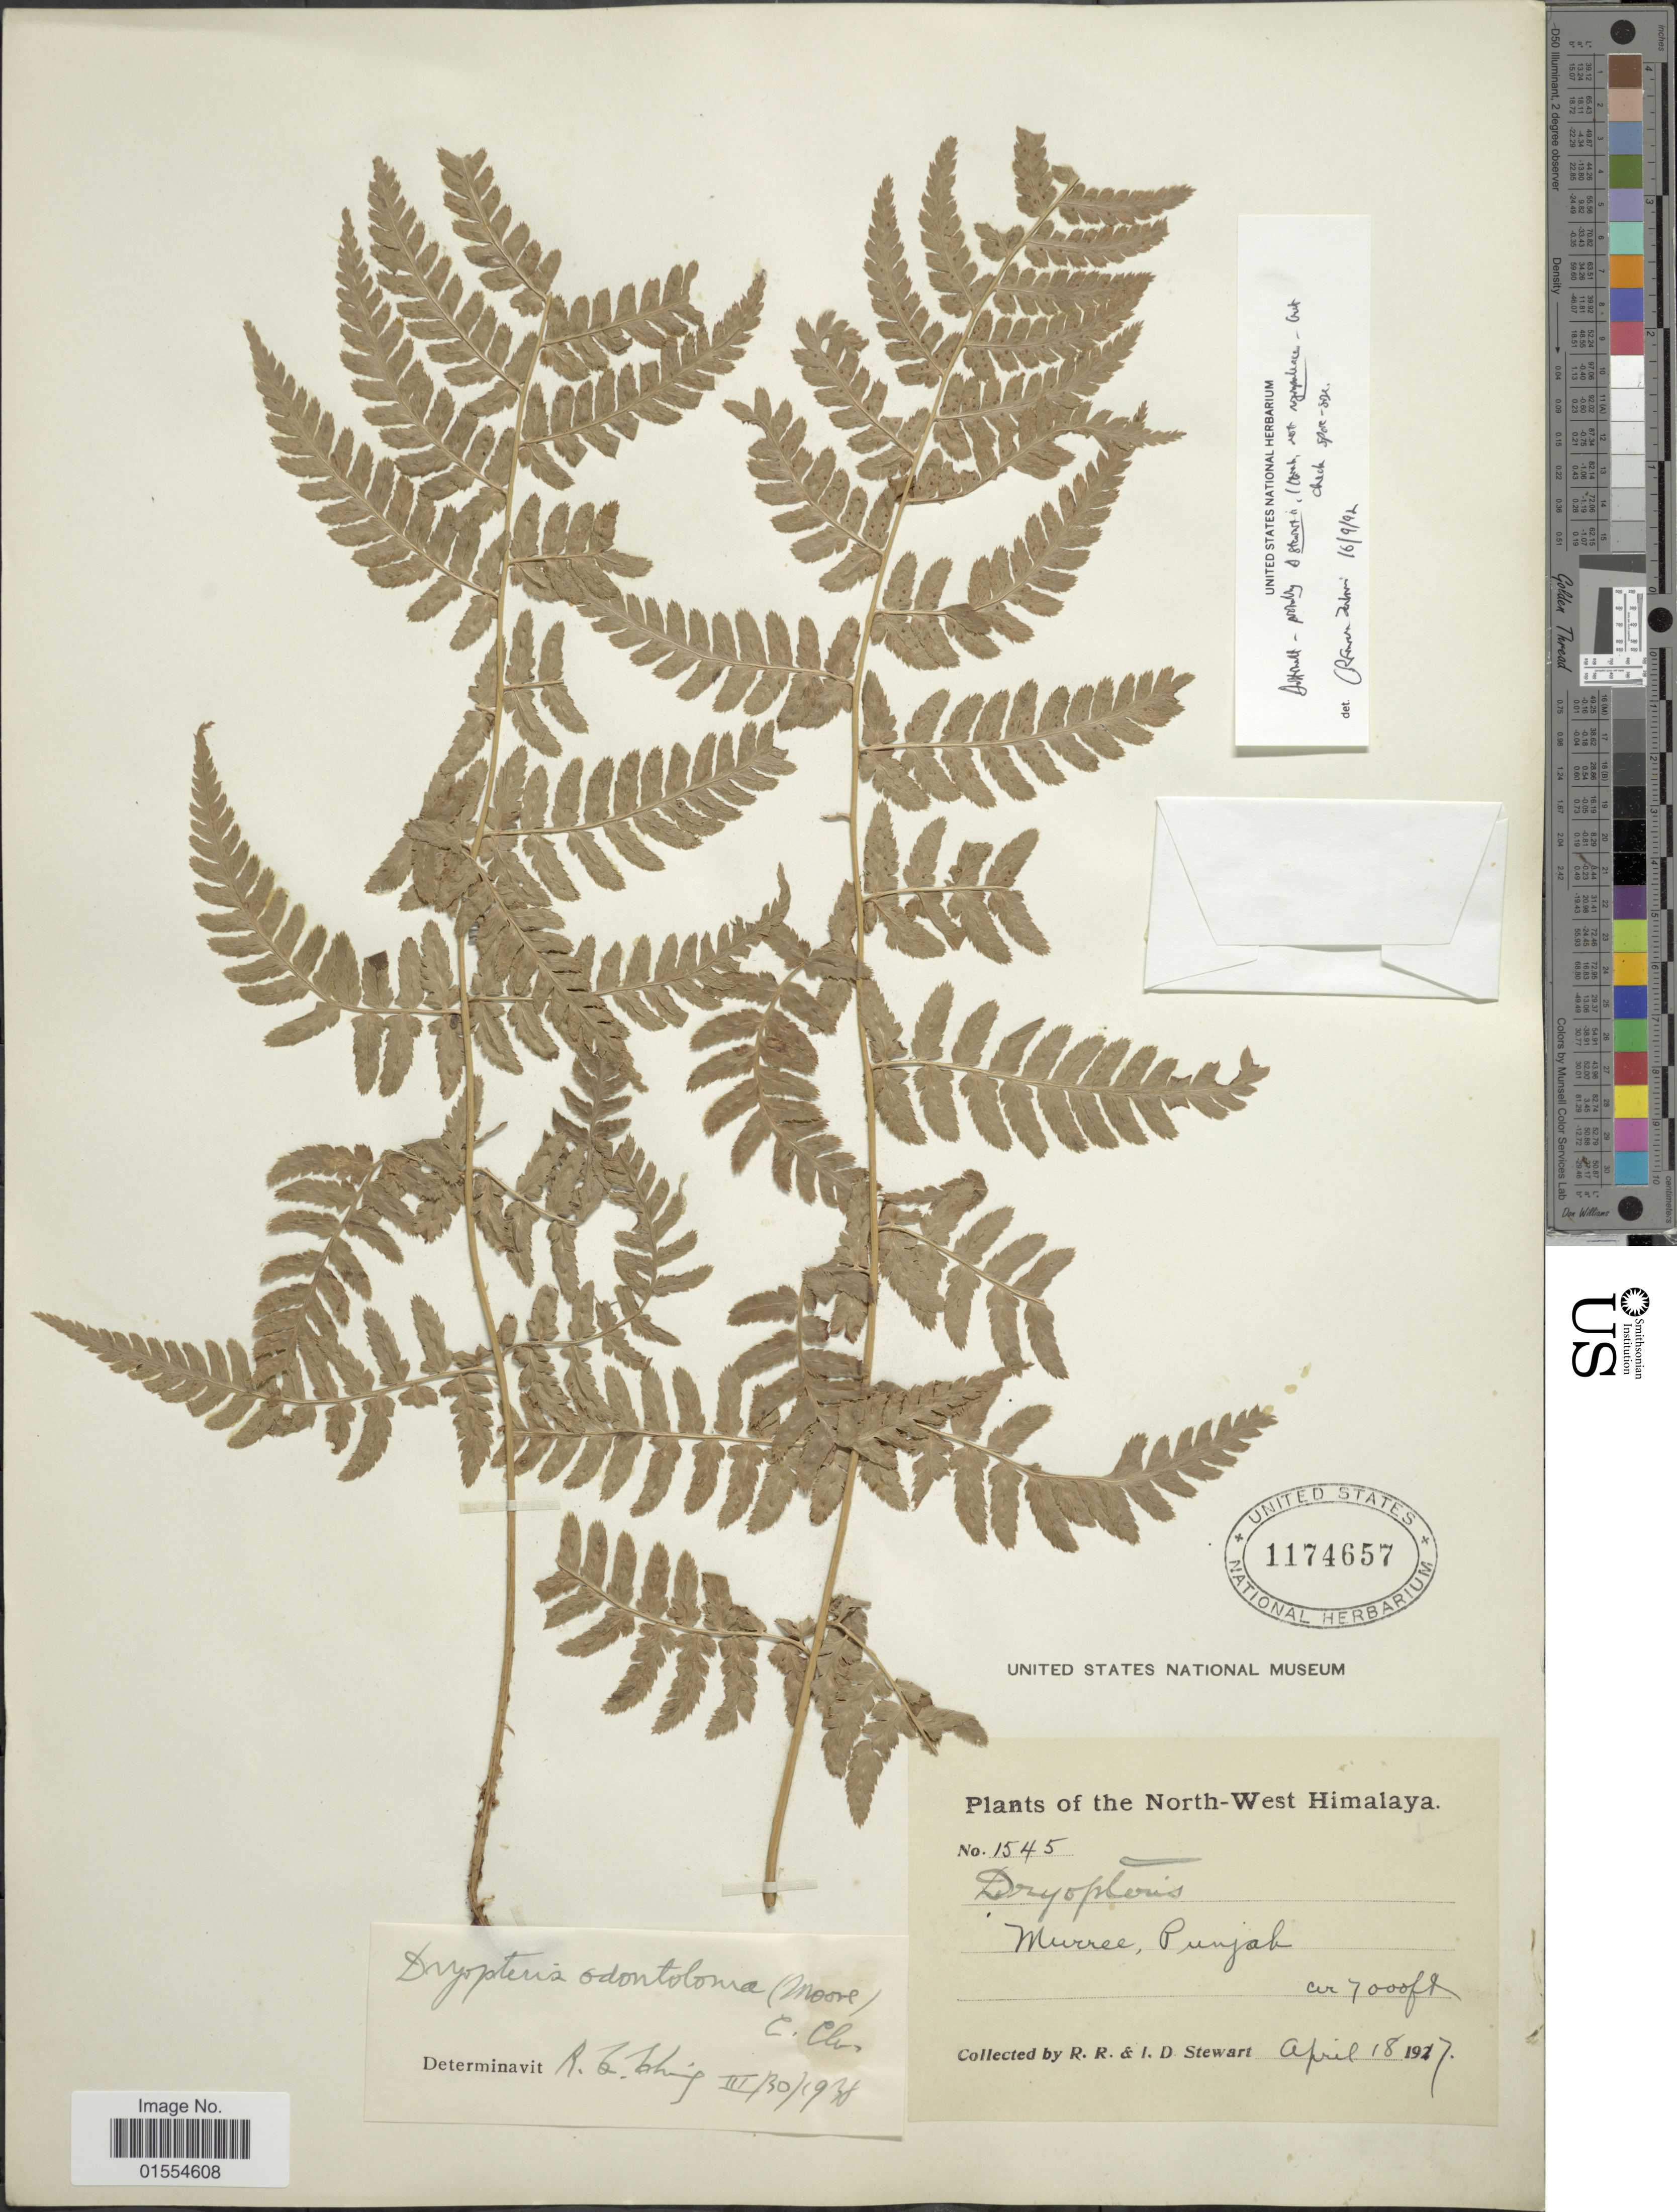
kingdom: Plantae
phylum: Tracheophyta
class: Polypodiopsida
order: Polypodiales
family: Dryopteridaceae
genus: Dryopteris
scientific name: Dryopteris odontoloma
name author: (Bedd.) C. Chr.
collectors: R. R. Stewart & I. Stewart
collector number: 1545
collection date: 1917-04-18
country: Pakistan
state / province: Punjab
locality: North-West Himalaya, Murree, Punjab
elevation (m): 2134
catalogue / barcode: US 1174657